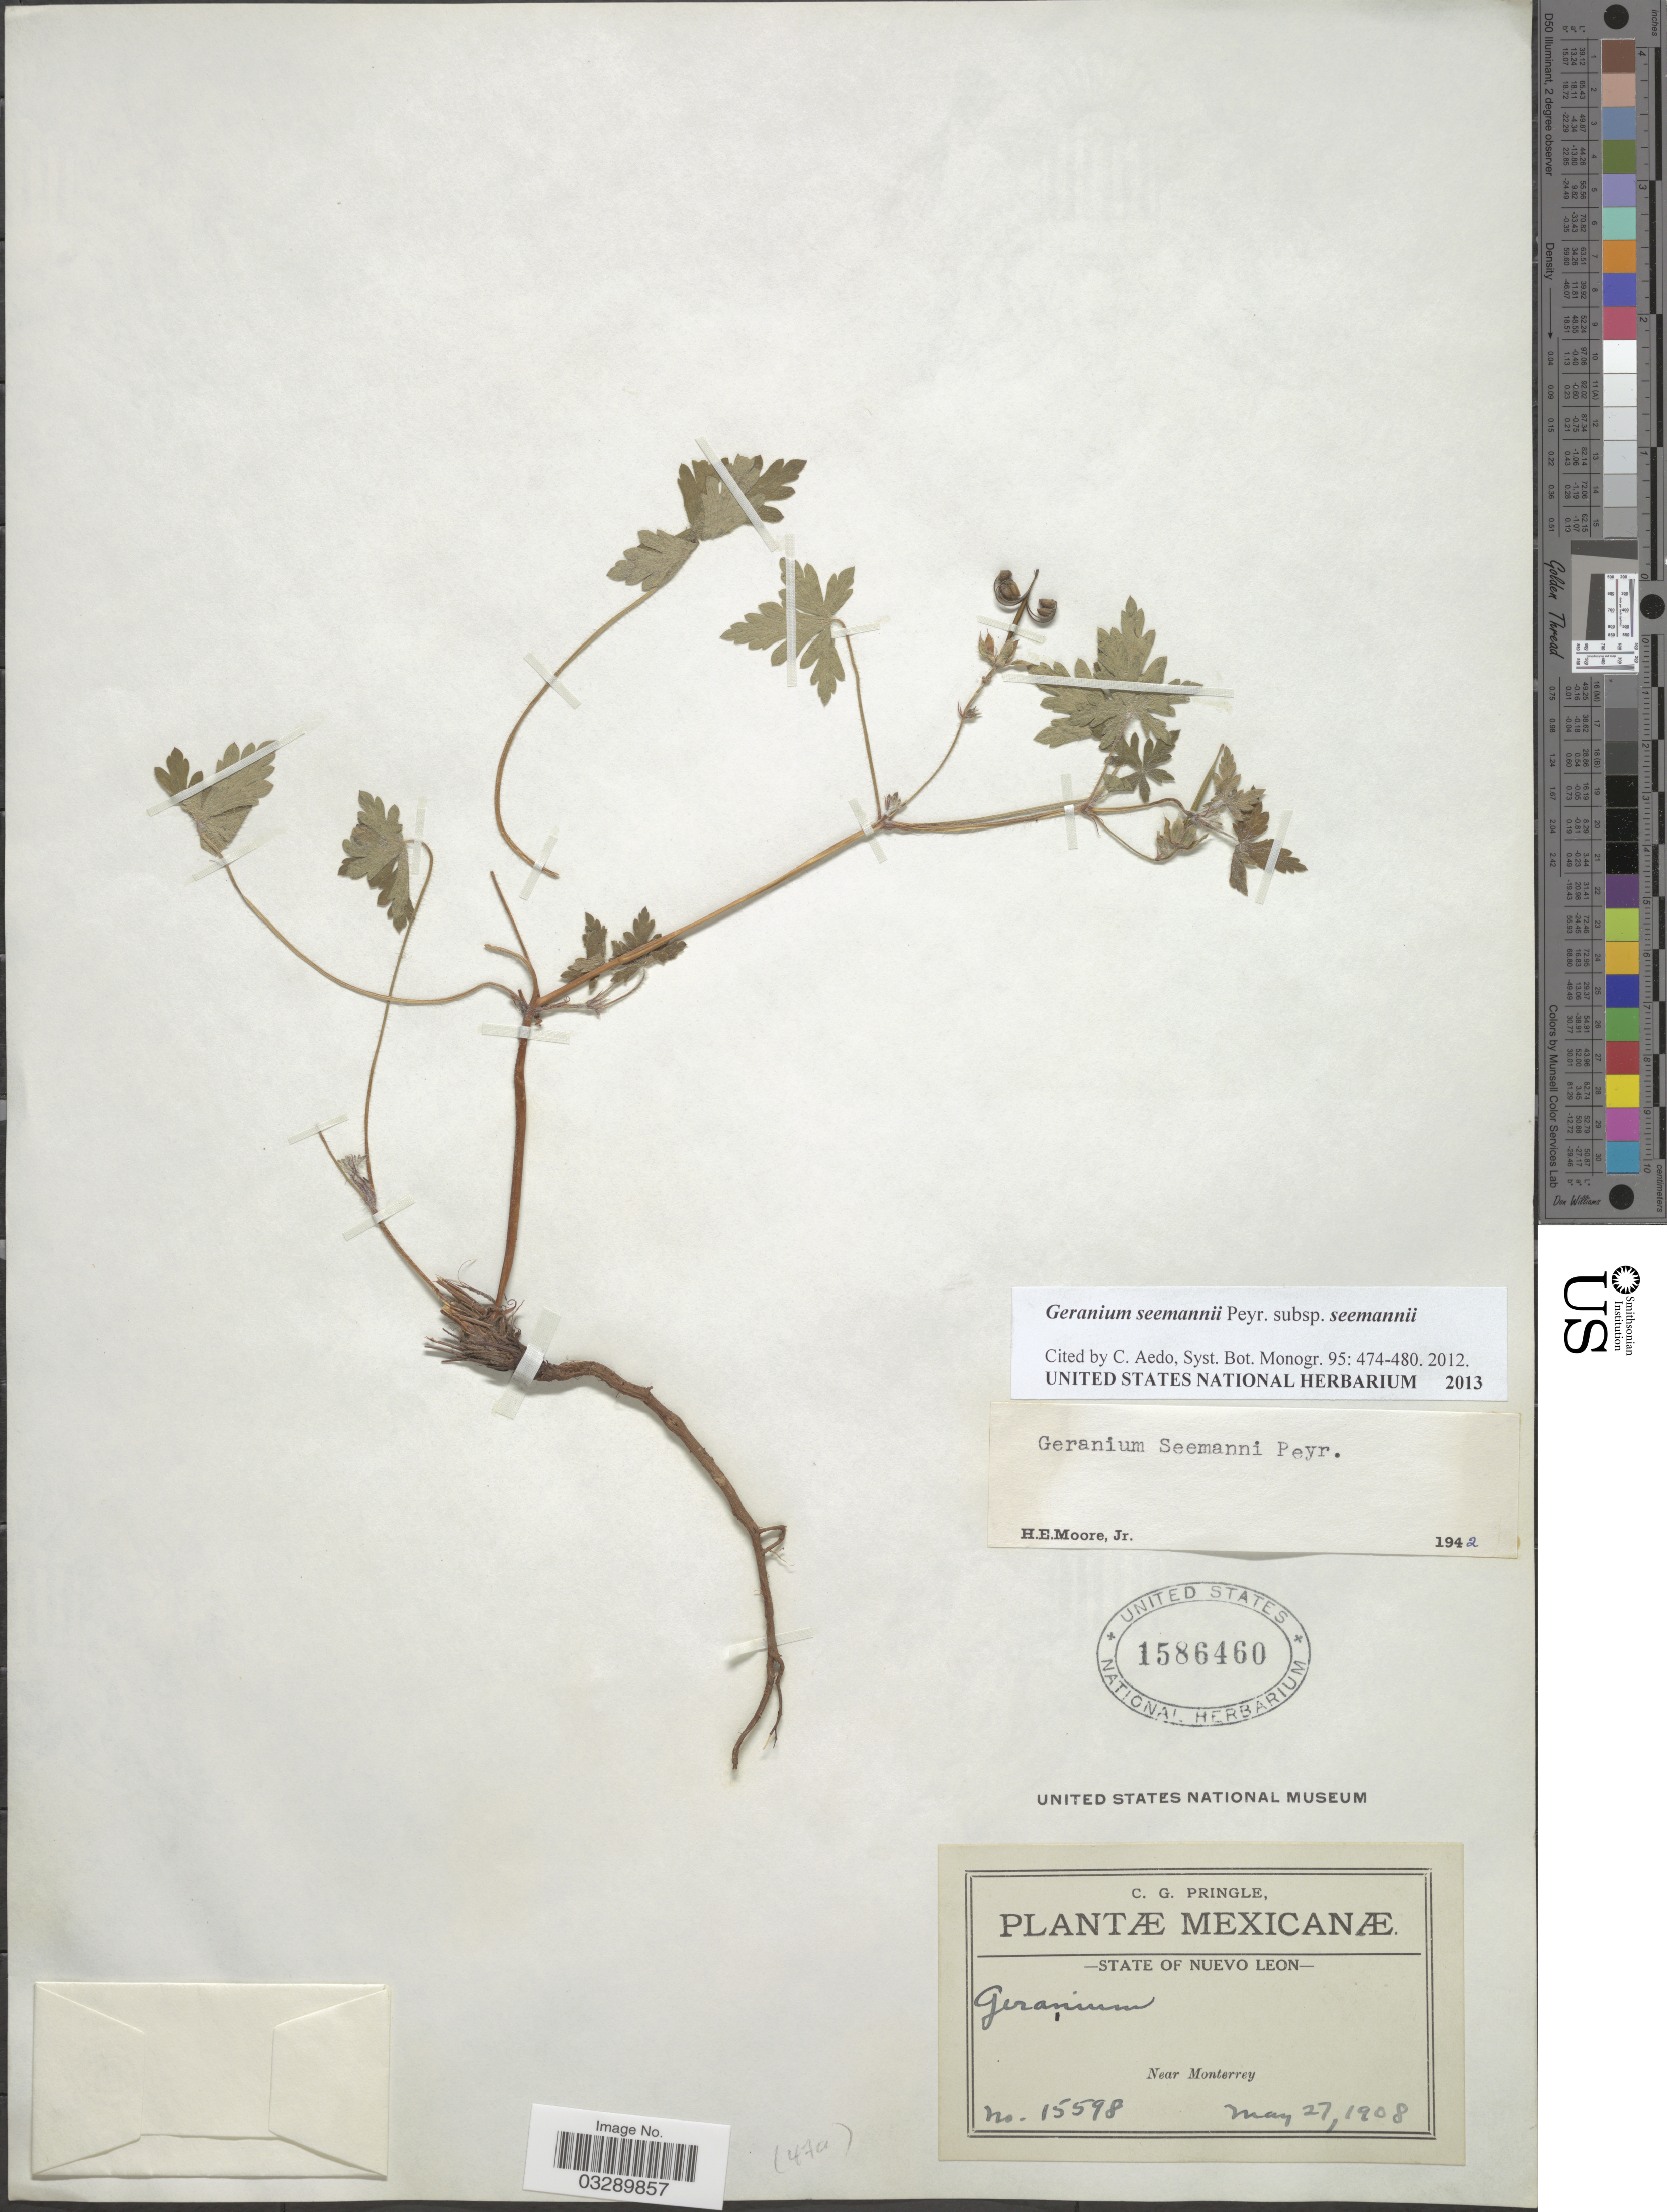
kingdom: Plantae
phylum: Tracheophyta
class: Magnoliopsida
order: Geraniales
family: Geraniaceae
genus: Geranium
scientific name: Geranium seemannii subsp. seemannii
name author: Peyr.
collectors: C. G. Pringle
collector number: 15598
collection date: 1908-05-27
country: Mexico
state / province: Nuevo León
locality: Near Monterrey.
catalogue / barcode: US 1586460